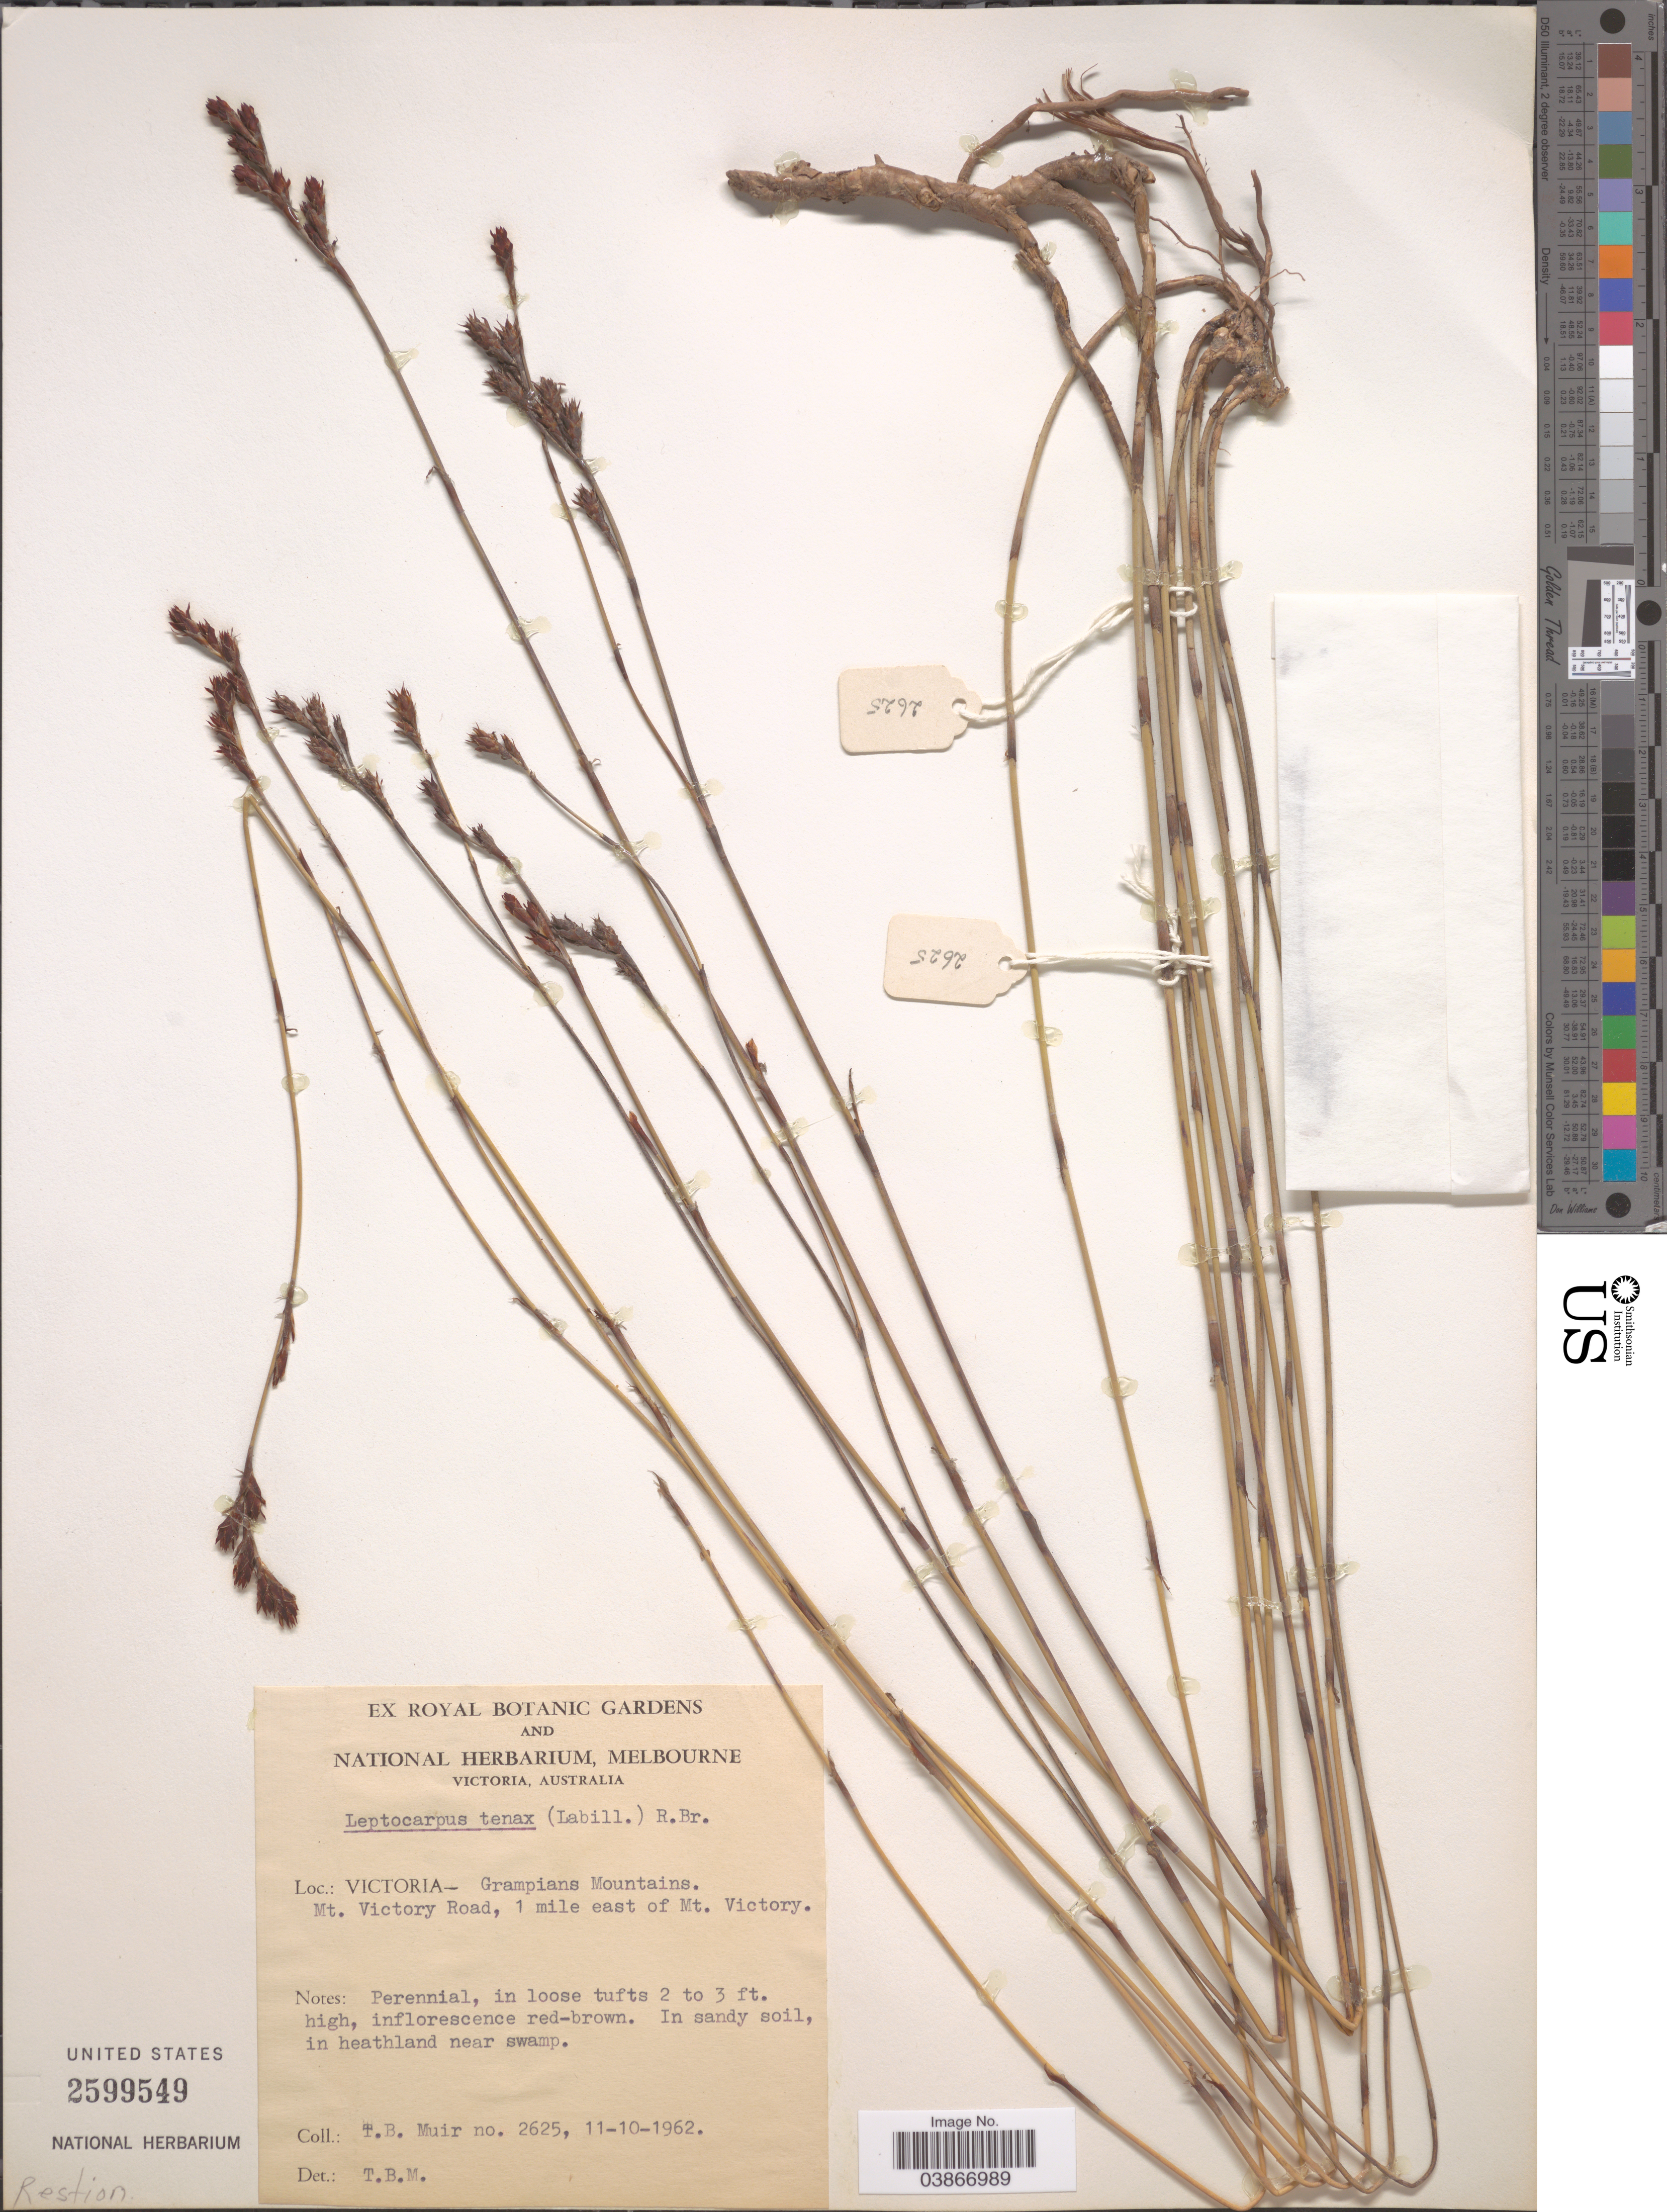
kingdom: Plantae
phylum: Tracheophyta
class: Liliopsida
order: Poales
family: Restionaceae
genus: Leptocarpus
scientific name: Leptocarpus tenax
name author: (Labill.) R. Br.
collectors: T. Muir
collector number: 2625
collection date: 1962-10-11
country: Australia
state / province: Victoria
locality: Grampians Mountains. Mt. Victory Road, 1 mile east of Mt. Victory.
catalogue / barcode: US 2599549